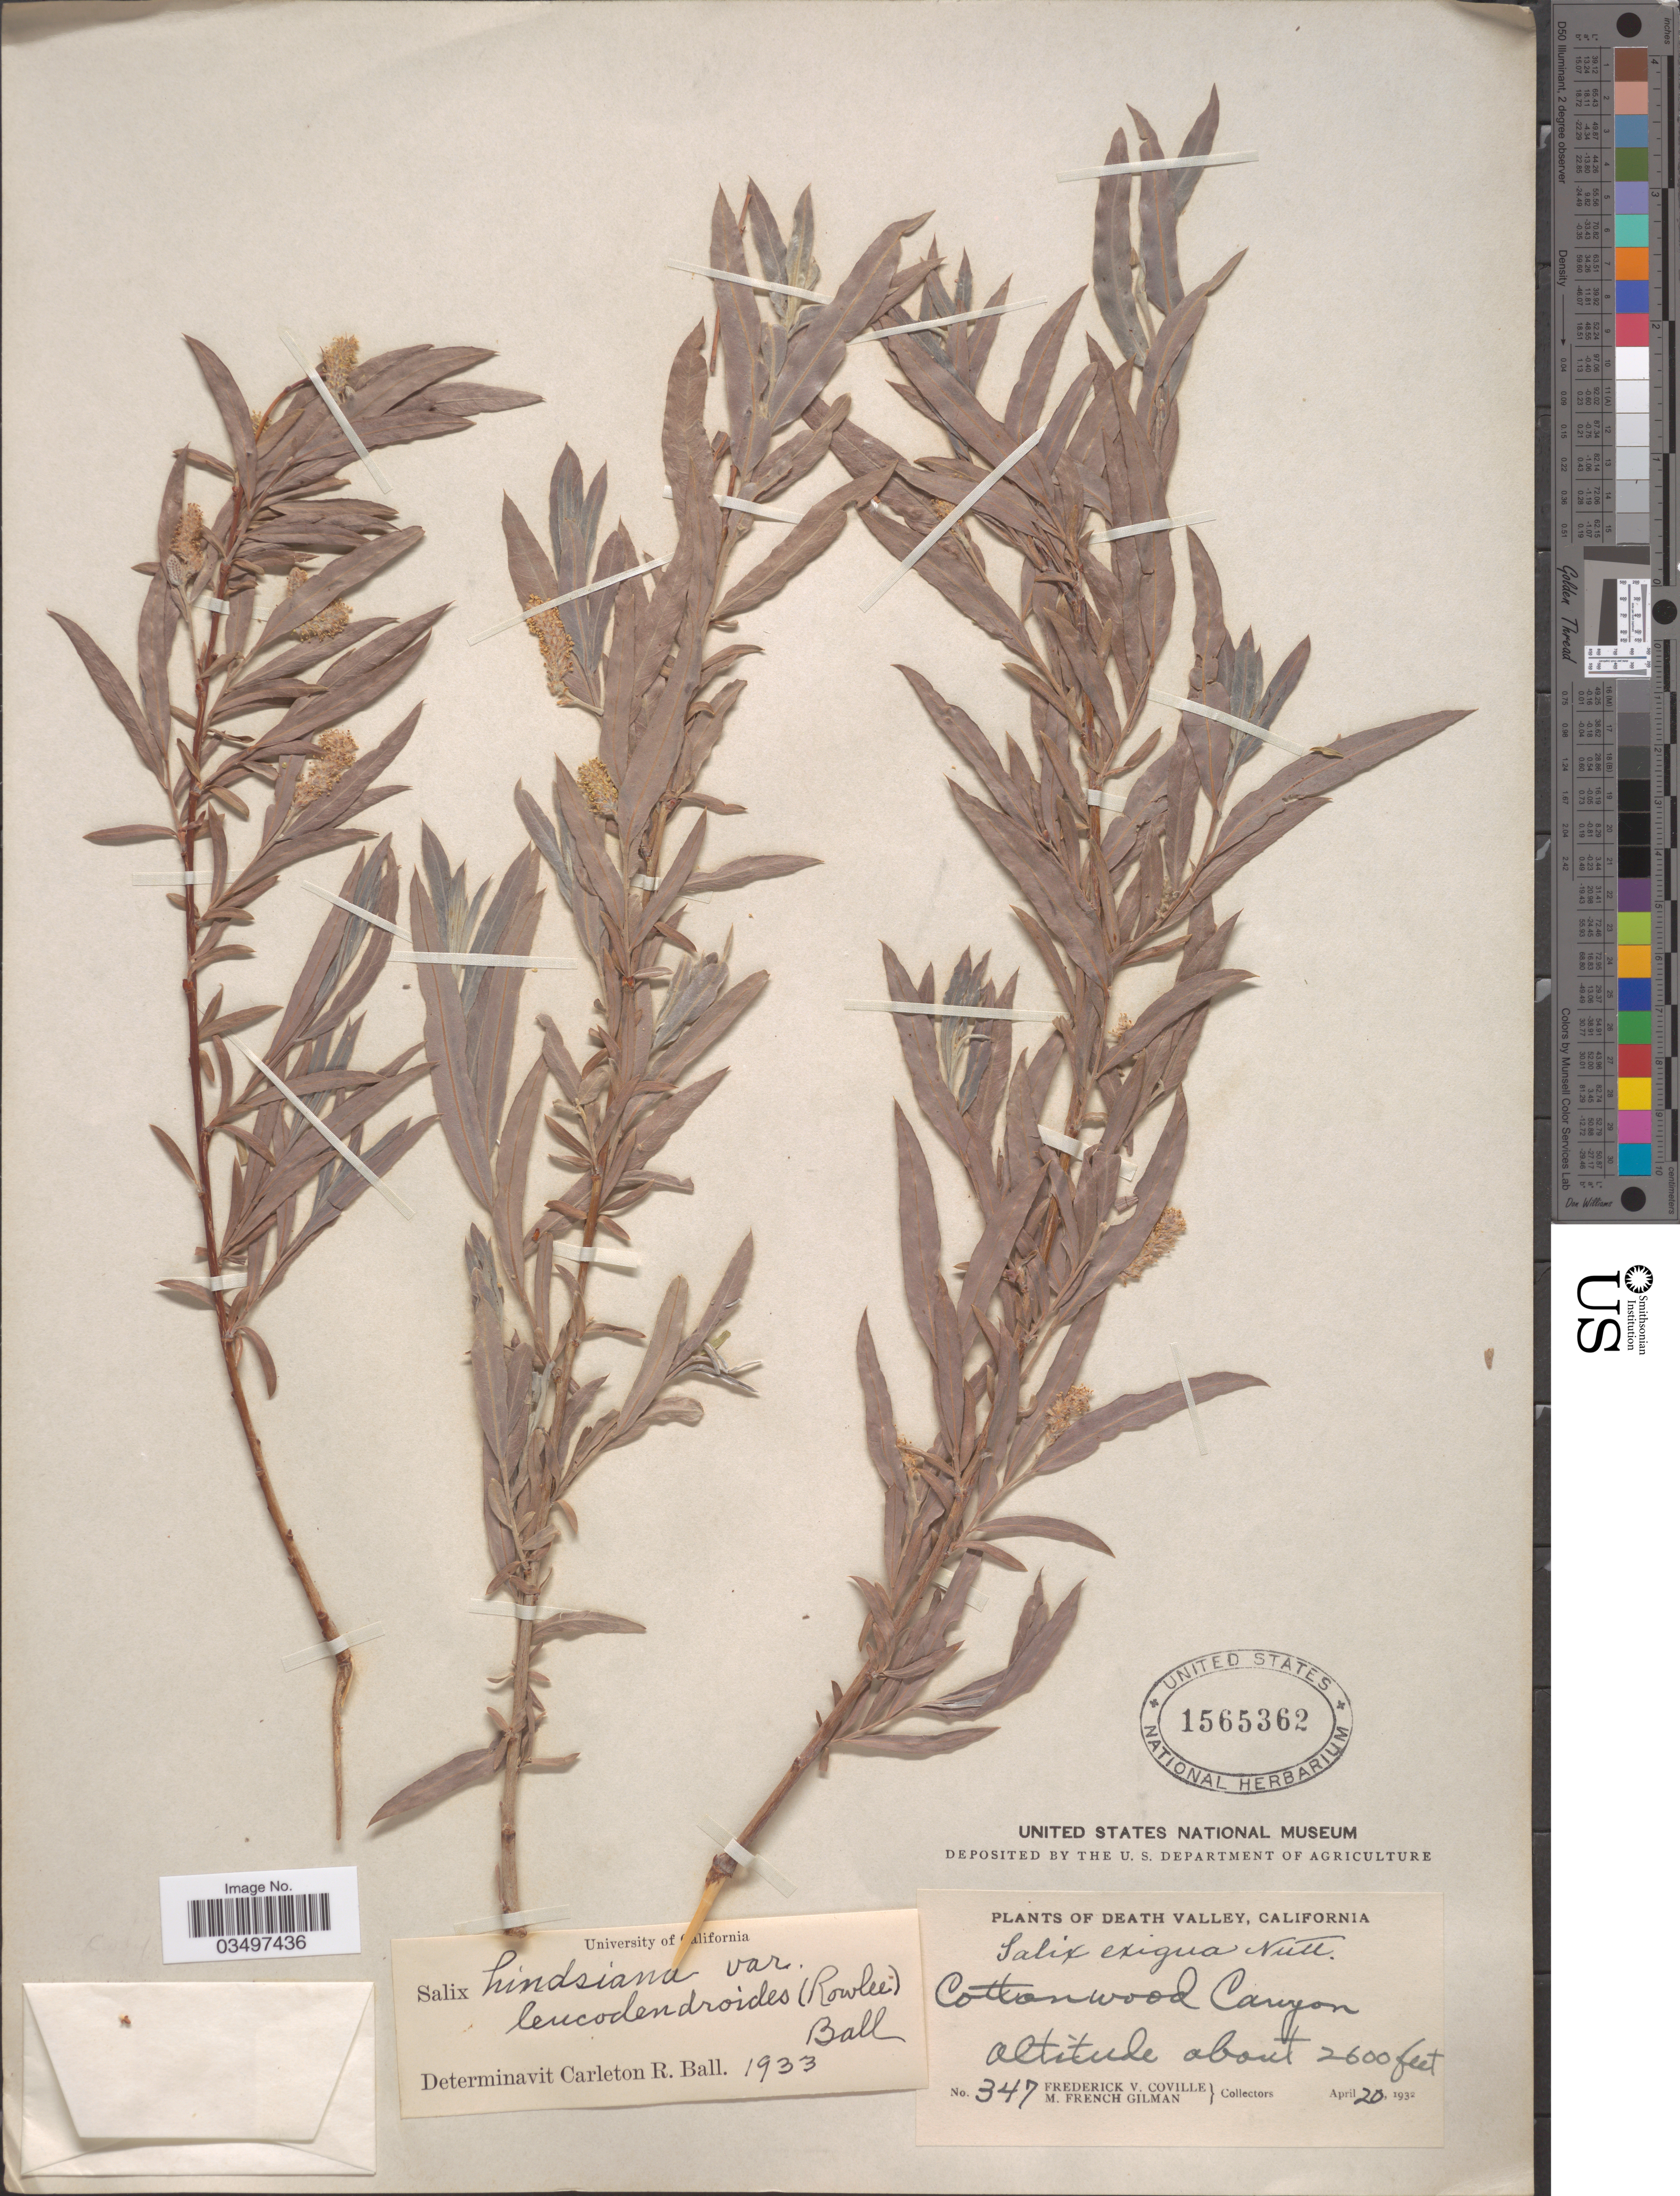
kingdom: Plantae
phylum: Tracheophyta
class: Magnoliopsida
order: Malpighiales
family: Salicaceae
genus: Salix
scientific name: Salix hindsiana var. leucodendroides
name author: (Rowlee) C.R. Ball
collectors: F. V. Coville & M. F. Gilman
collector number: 347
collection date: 1932-04-20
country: United States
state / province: California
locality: Death Valley. Cottonwood Canyon.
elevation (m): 792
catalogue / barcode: US 1565362